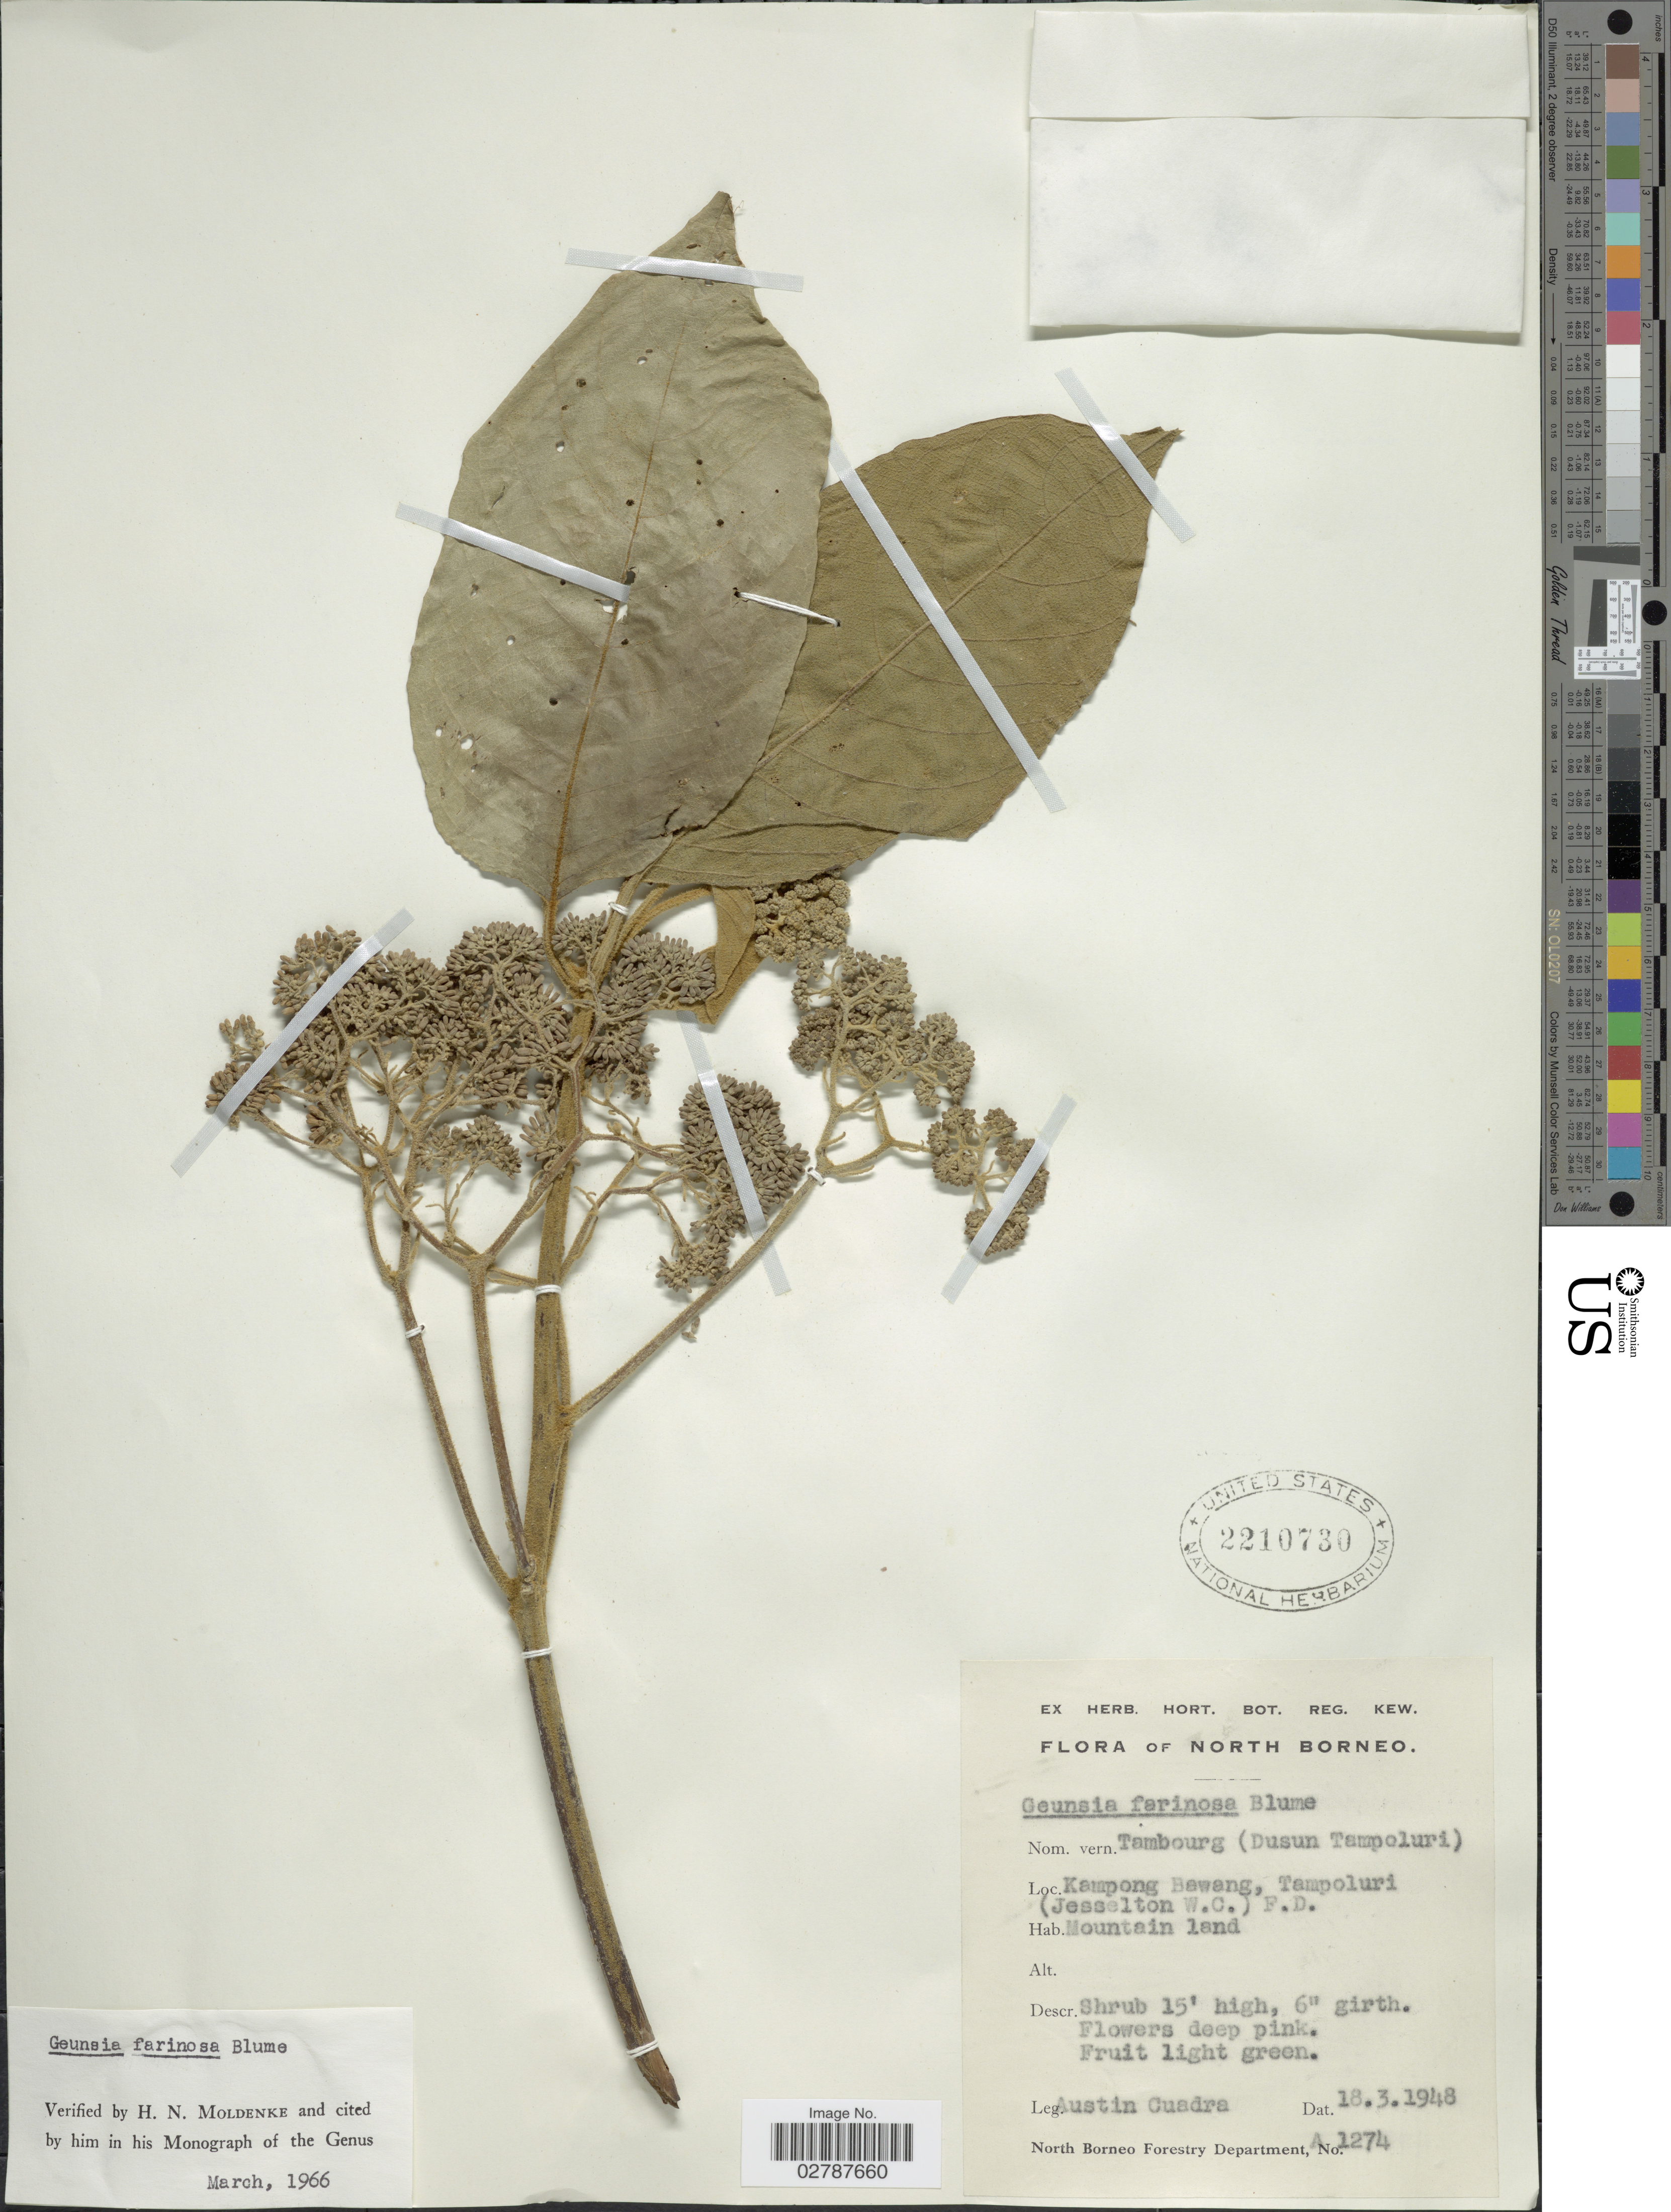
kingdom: Plantae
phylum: Tracheophyta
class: Magnoliopsida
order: Lamiales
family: Lamiaceae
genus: Callicarpa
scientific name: Callicarpa farinosa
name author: Roxb. ex C.B. Clarke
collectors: A. Cuadra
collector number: A1274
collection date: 1948-03-18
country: Malaysia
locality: North Borneo. Kampong Bawang, Tampoluri (Jesselton W.C.) F.D. Mountain land.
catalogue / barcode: US 2210730